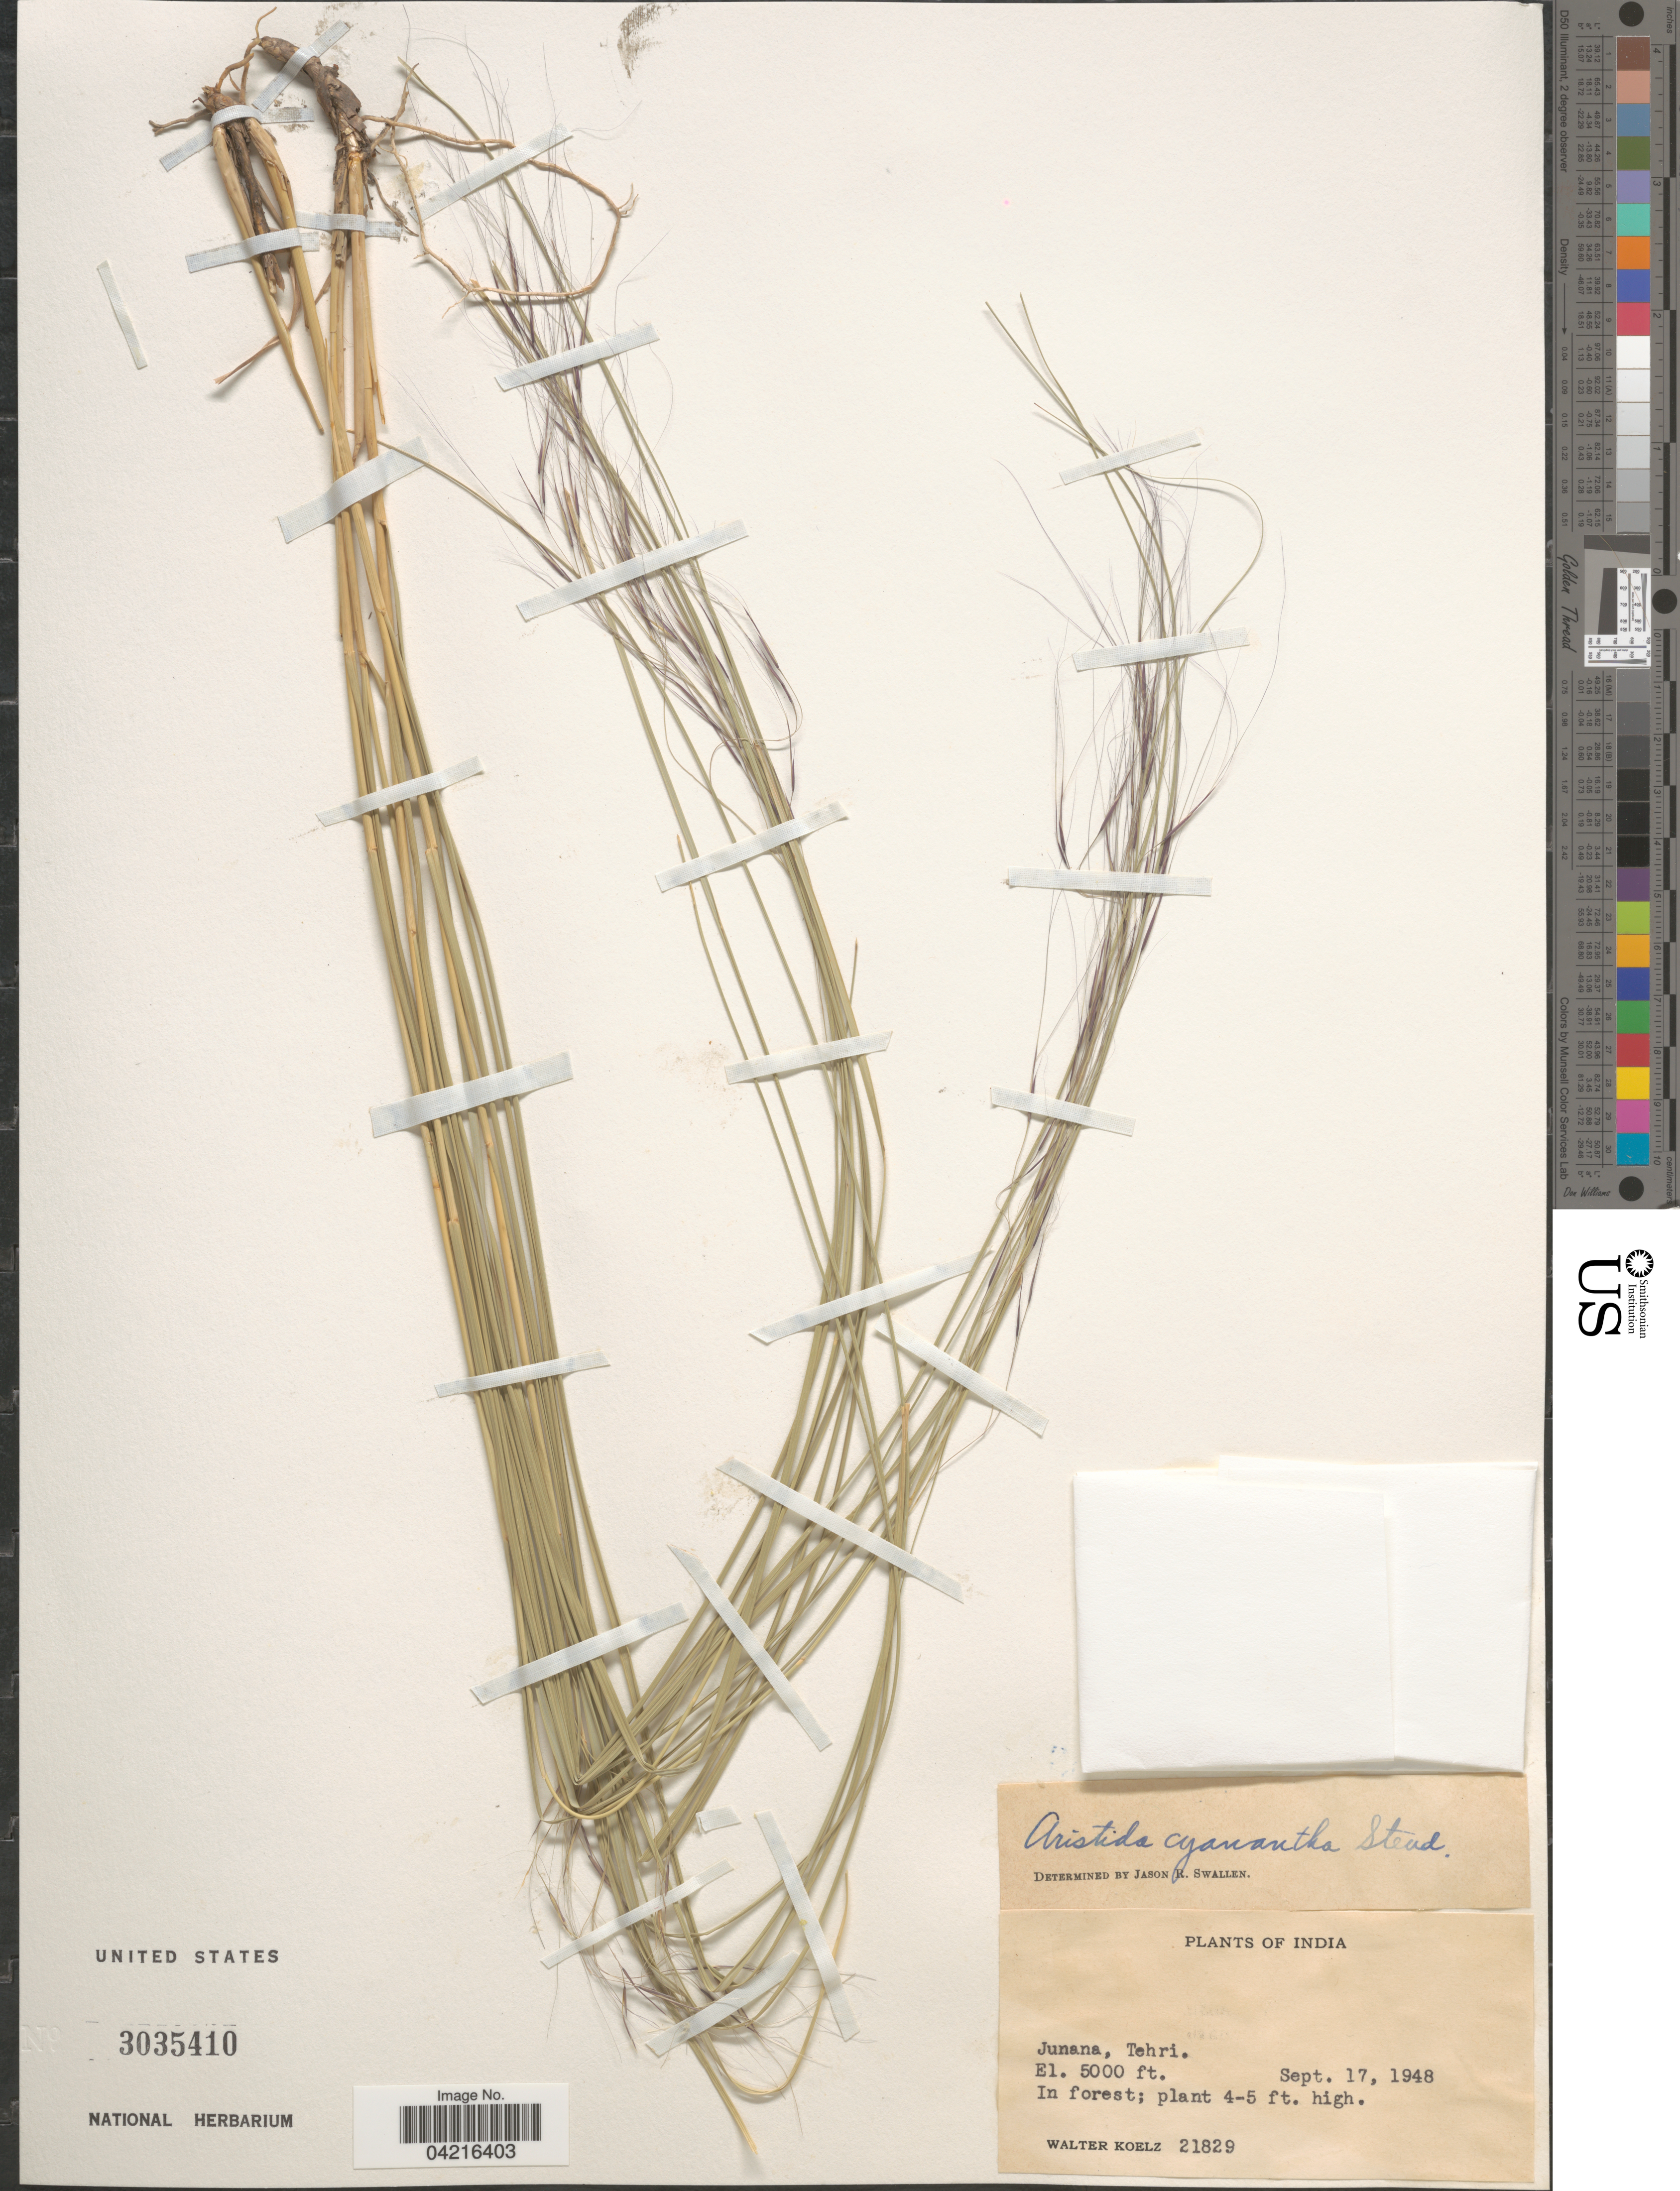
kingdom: Plantae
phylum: Tracheophyta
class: Liliopsida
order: Poales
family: Poaceae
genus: Aristida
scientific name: Aristida cyanantha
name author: Nees ex Steud.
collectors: W. N. Koelz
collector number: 21829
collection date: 1948-09-17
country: India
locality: Junan, Tehri.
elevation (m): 1524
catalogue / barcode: US 3035410